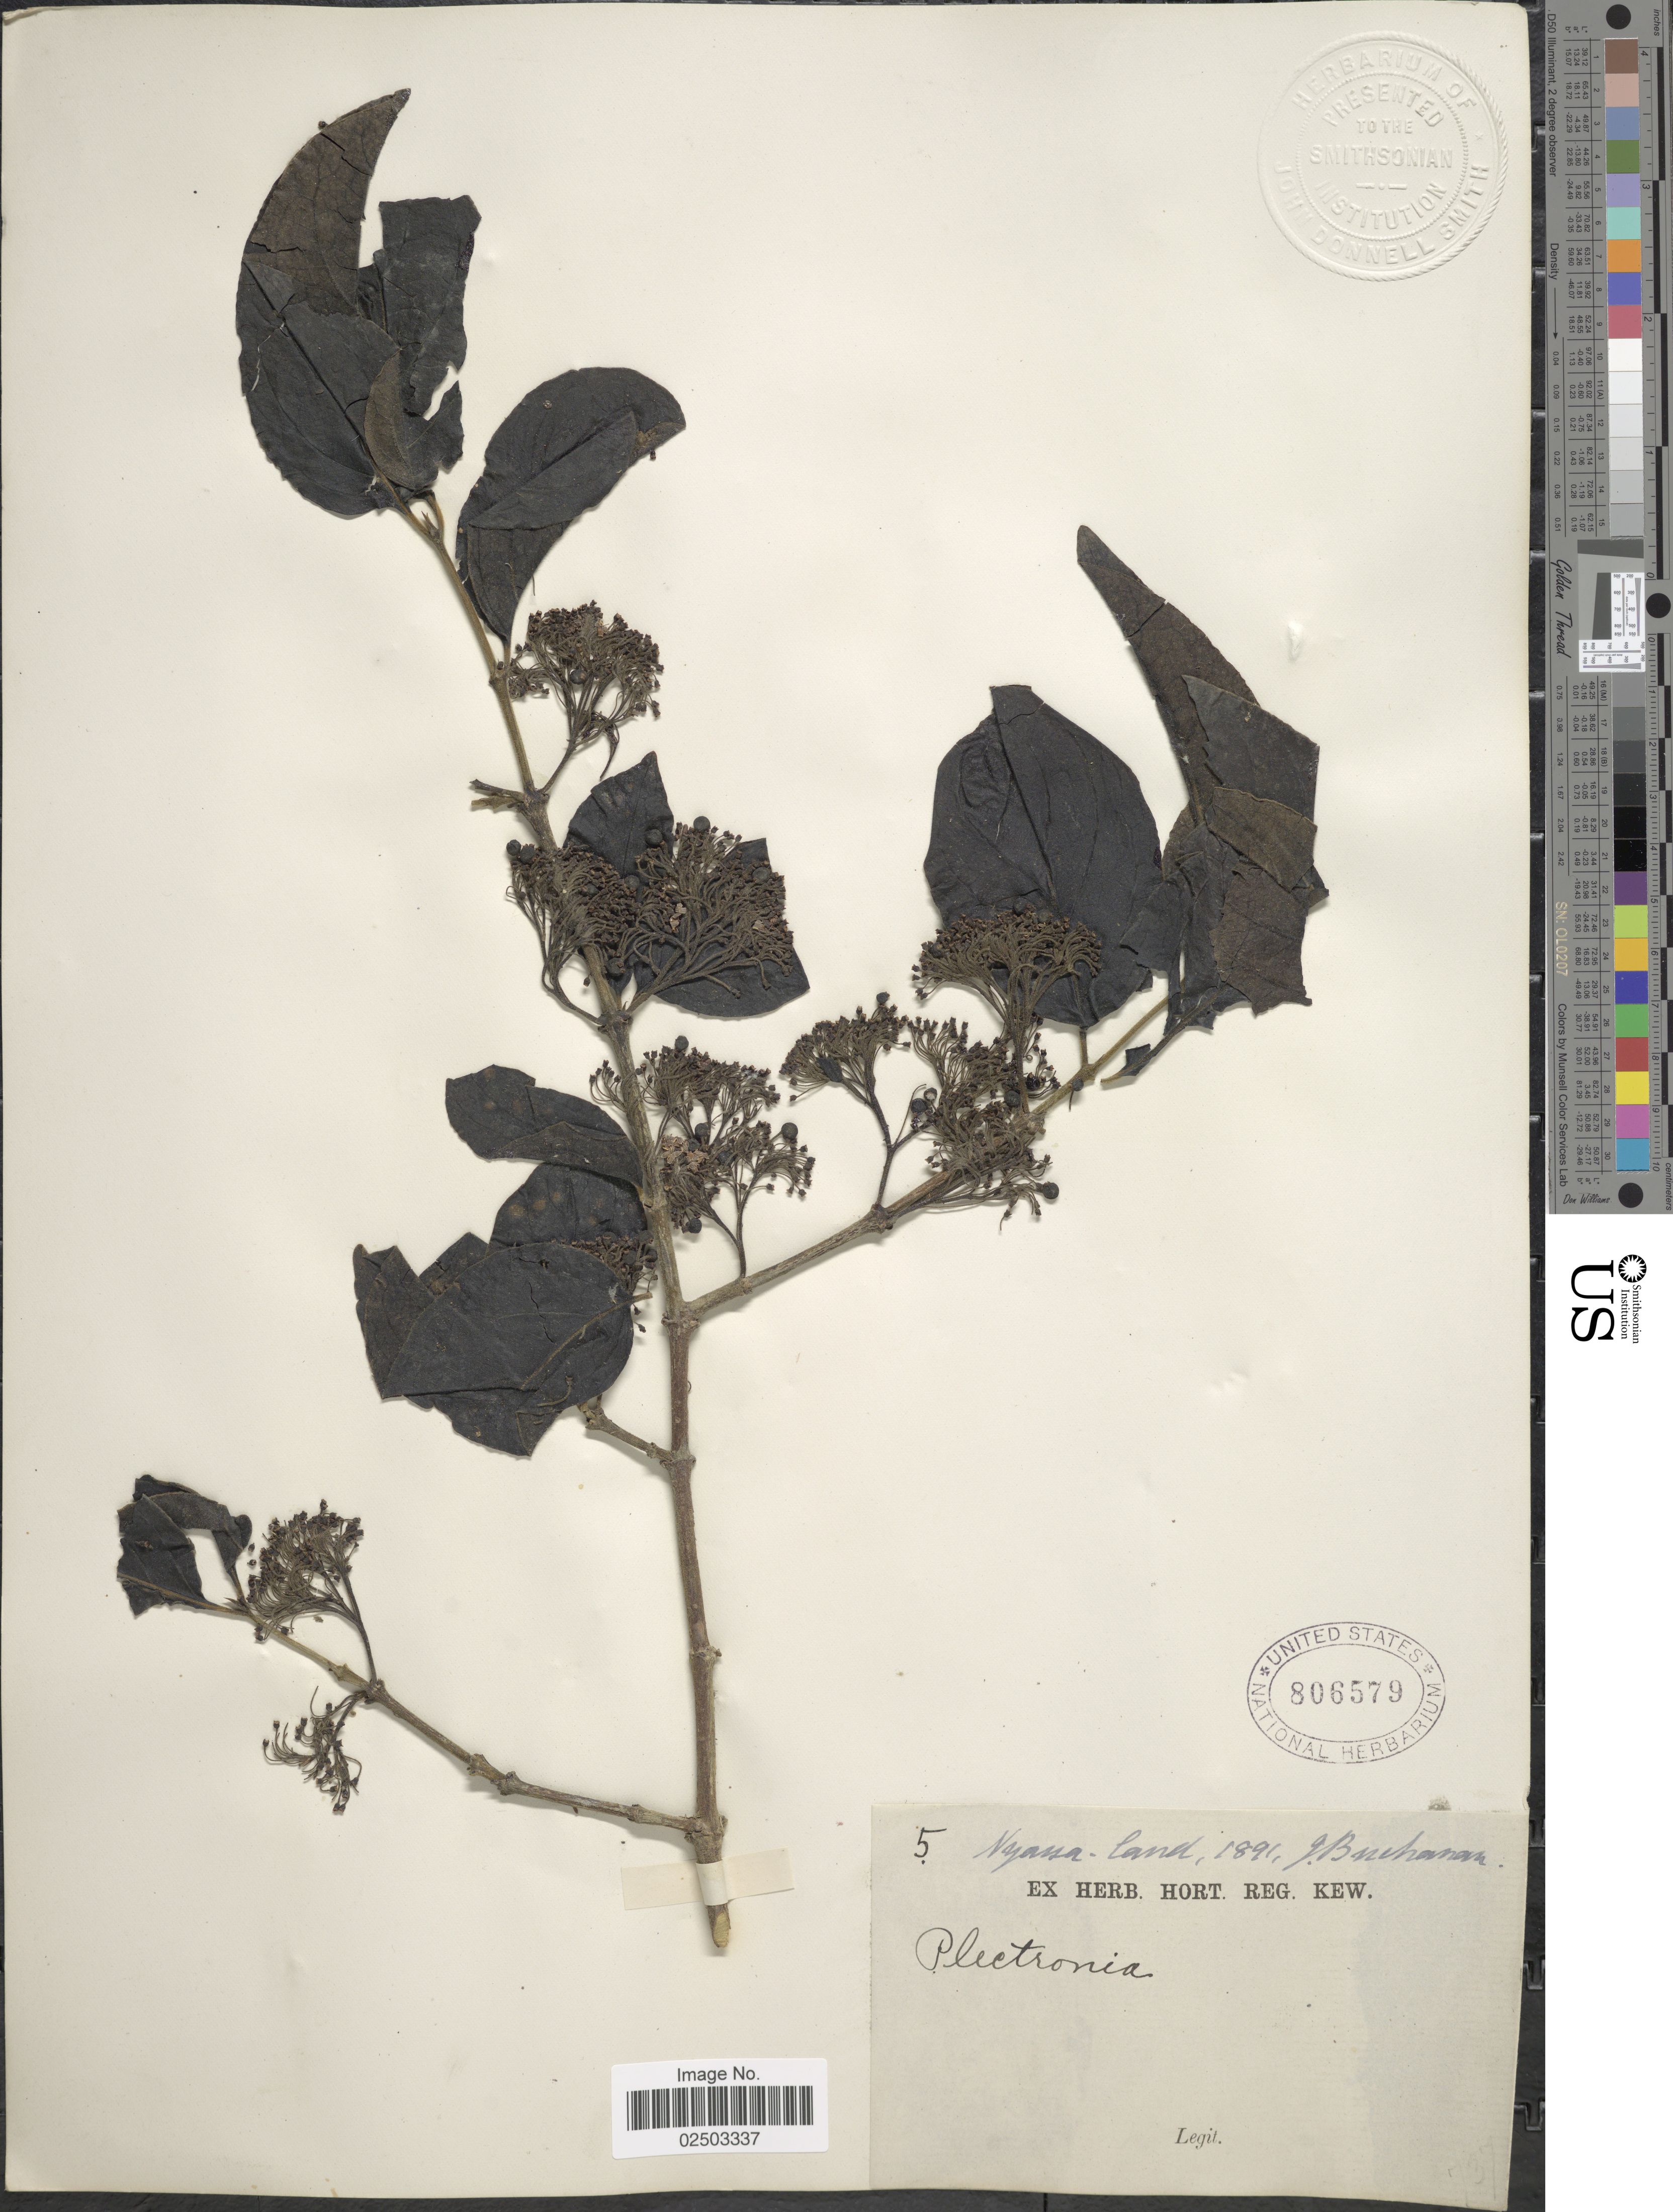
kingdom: Plantae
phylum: Tracheophyta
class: Magnoliopsida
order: Gentianales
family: Rubiaceae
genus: Bridsonia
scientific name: Bridsonia chamaedendrum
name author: (Kuntze) Verstraete & A.E. van Wyk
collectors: J. Buchanan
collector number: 5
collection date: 1891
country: Malawi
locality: Nyassa-land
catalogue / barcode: US 806579